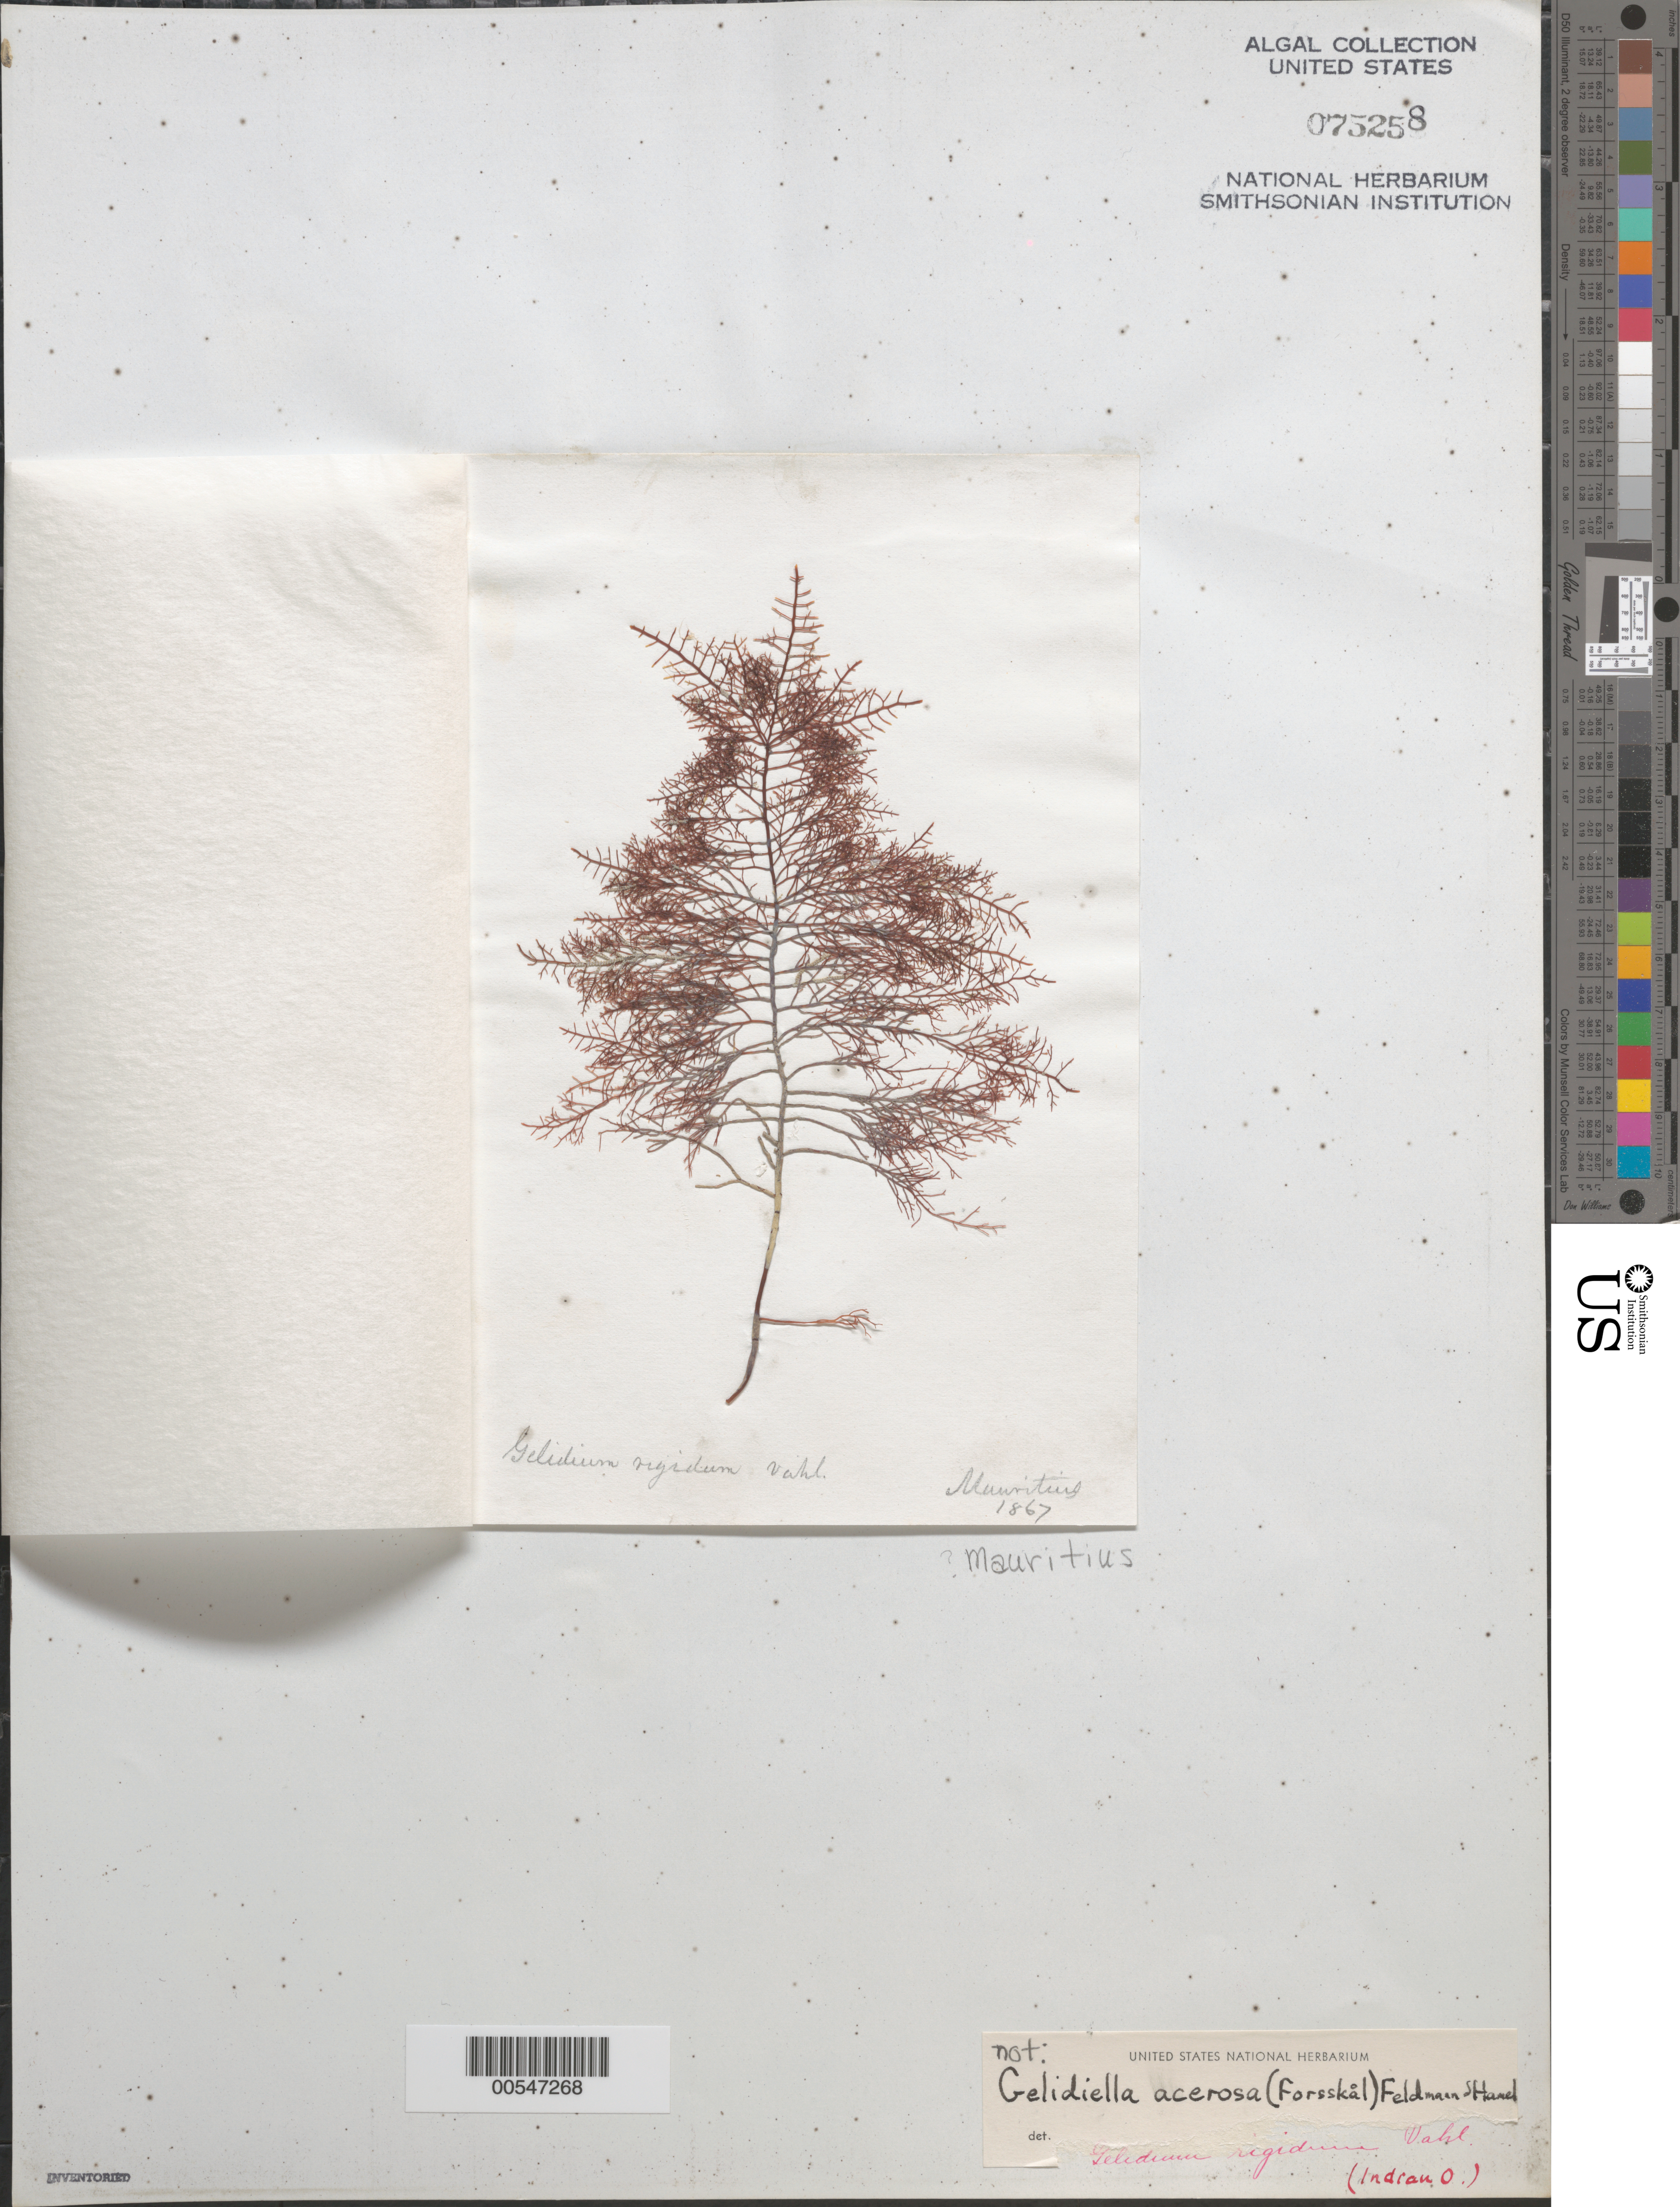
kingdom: Plantae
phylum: Rhodophyta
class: Florideophyceae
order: Gelidiales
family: Gelidiellaceae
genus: Gelidiella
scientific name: Gelidiella acerosa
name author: (Forssk.) Feldmann & G. Hamel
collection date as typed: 1867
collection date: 1867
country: Mauritius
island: Mauritius Island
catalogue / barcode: US 75258